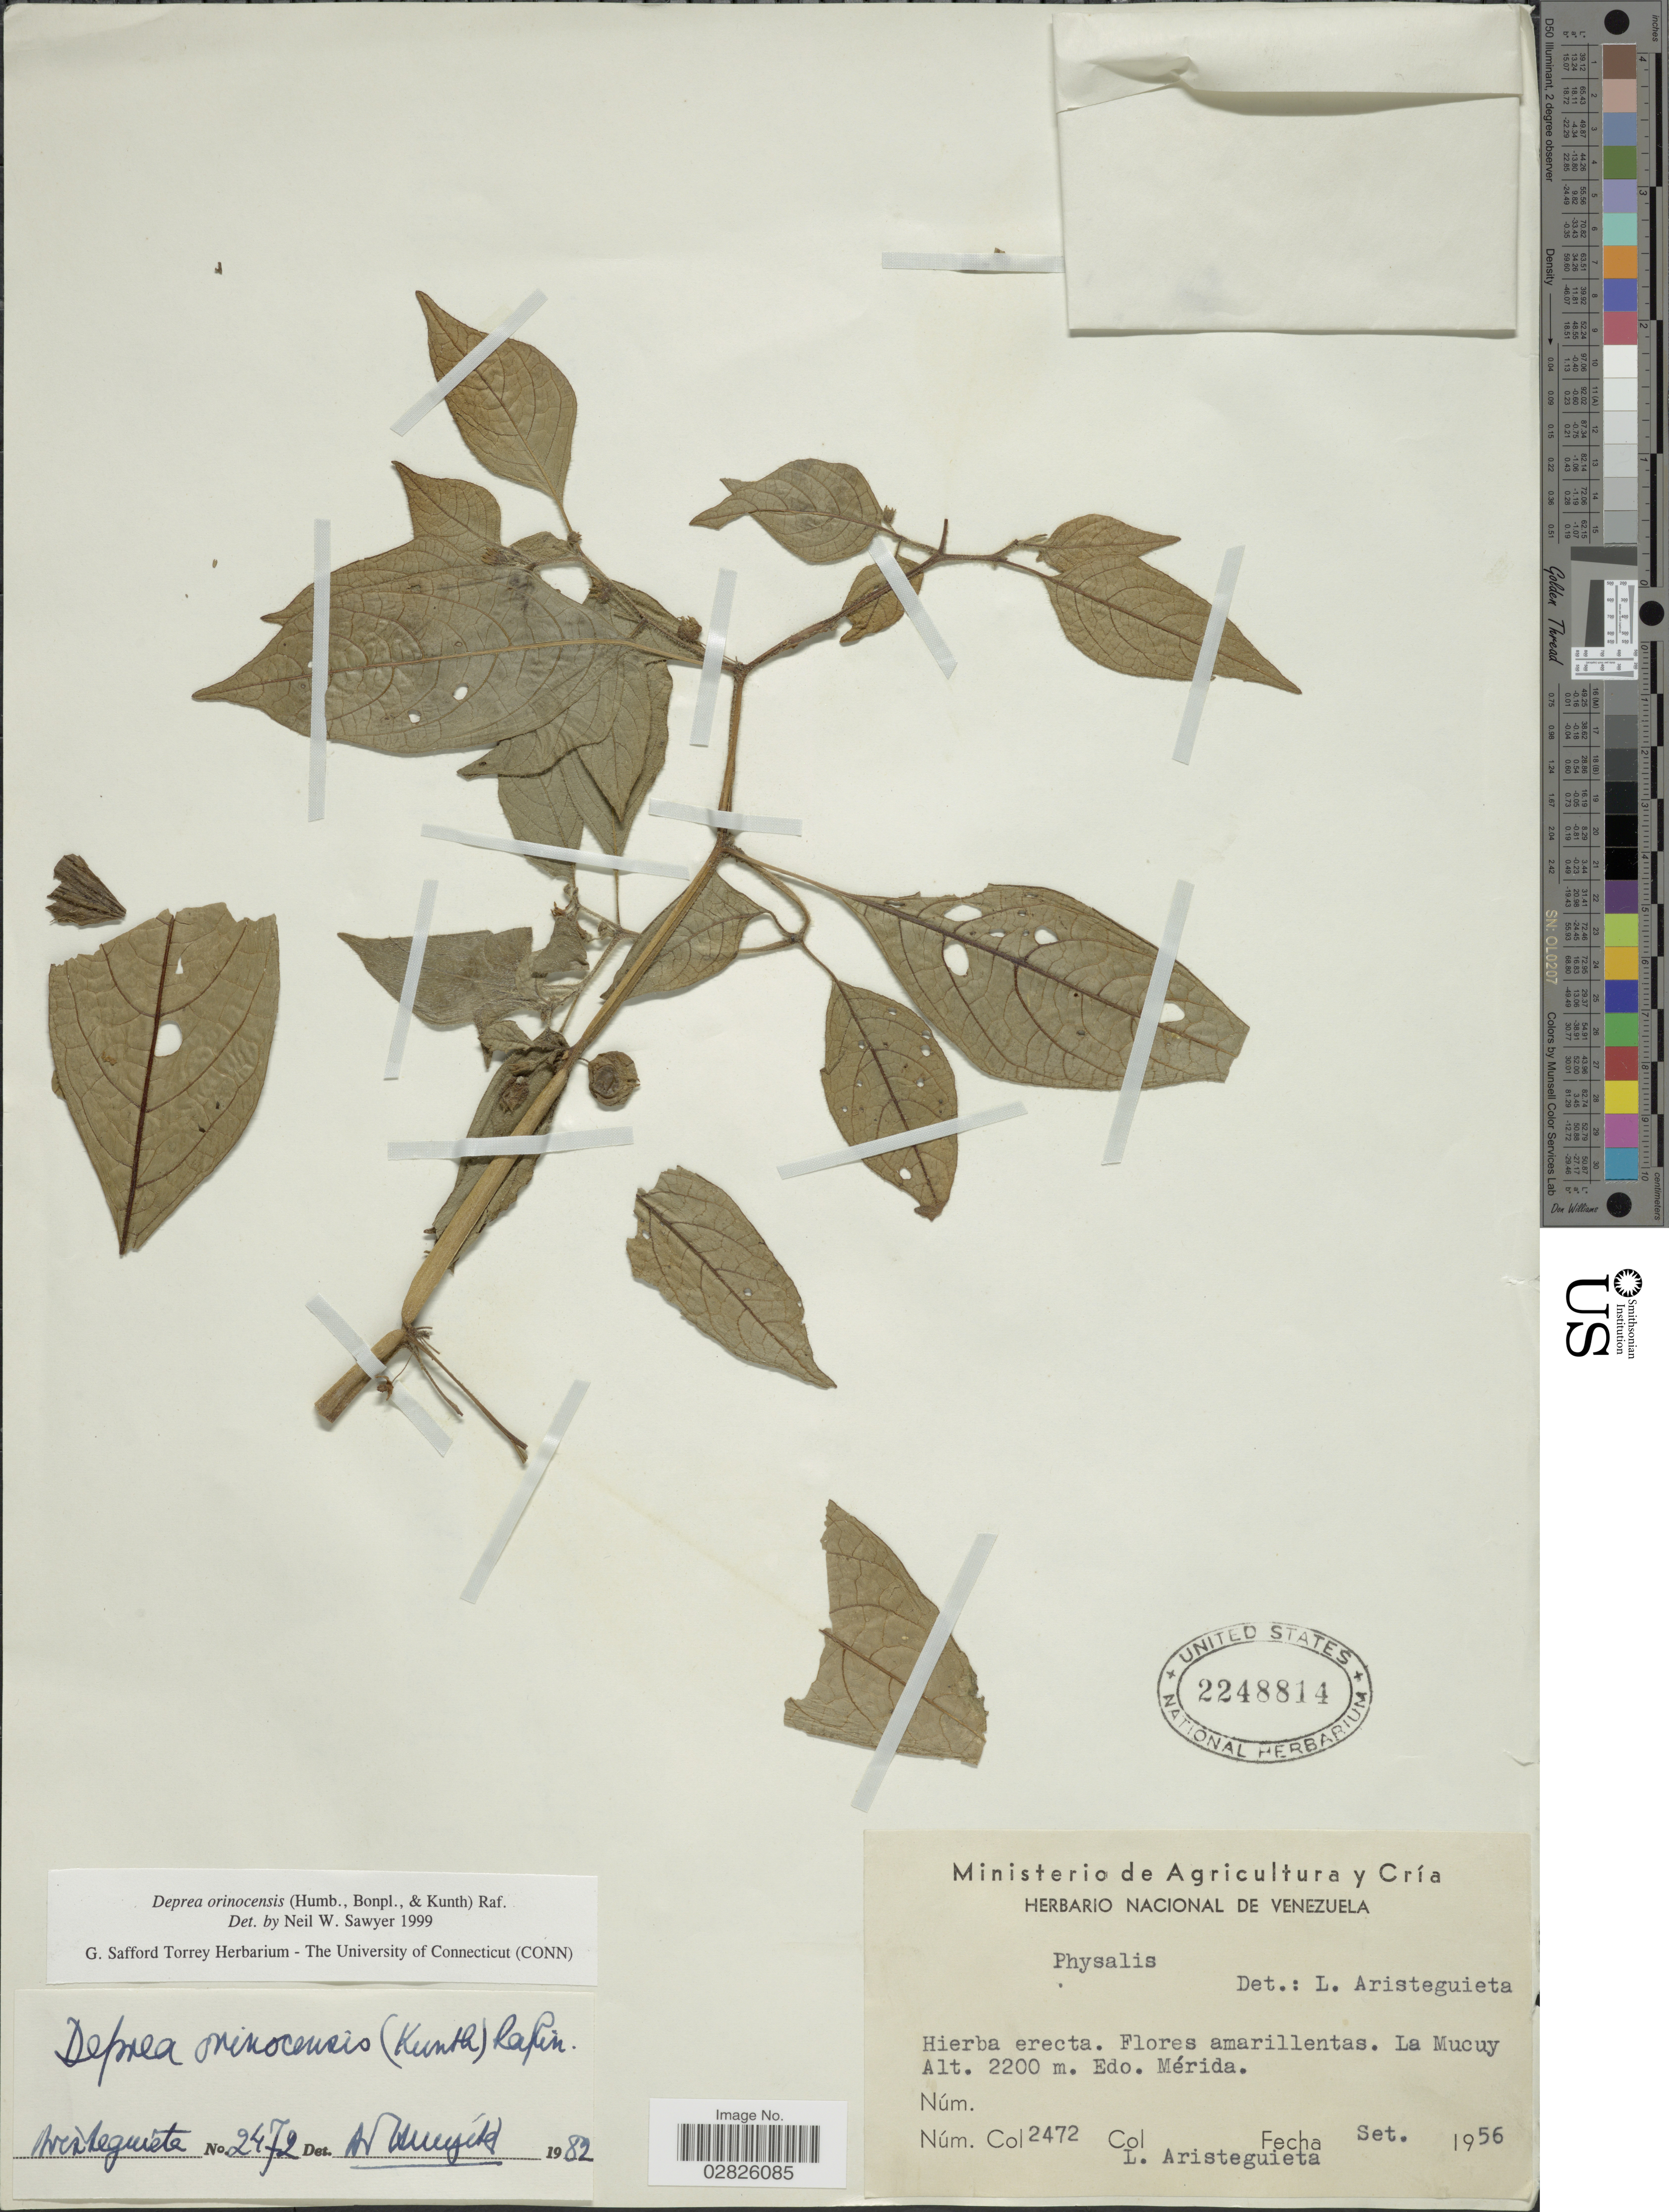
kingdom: Plantae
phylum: Tracheophyta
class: Magnoliopsida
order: Solanales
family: Solanaceae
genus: Deprea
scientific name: Deprea orinocensis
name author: (Kunth) Raf.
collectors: L. Aristeguieta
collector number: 2472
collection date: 1956-09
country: Venezuela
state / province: Mérida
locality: La Mucuy. Edo. Mérida.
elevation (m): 2200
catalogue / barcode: US 2248814